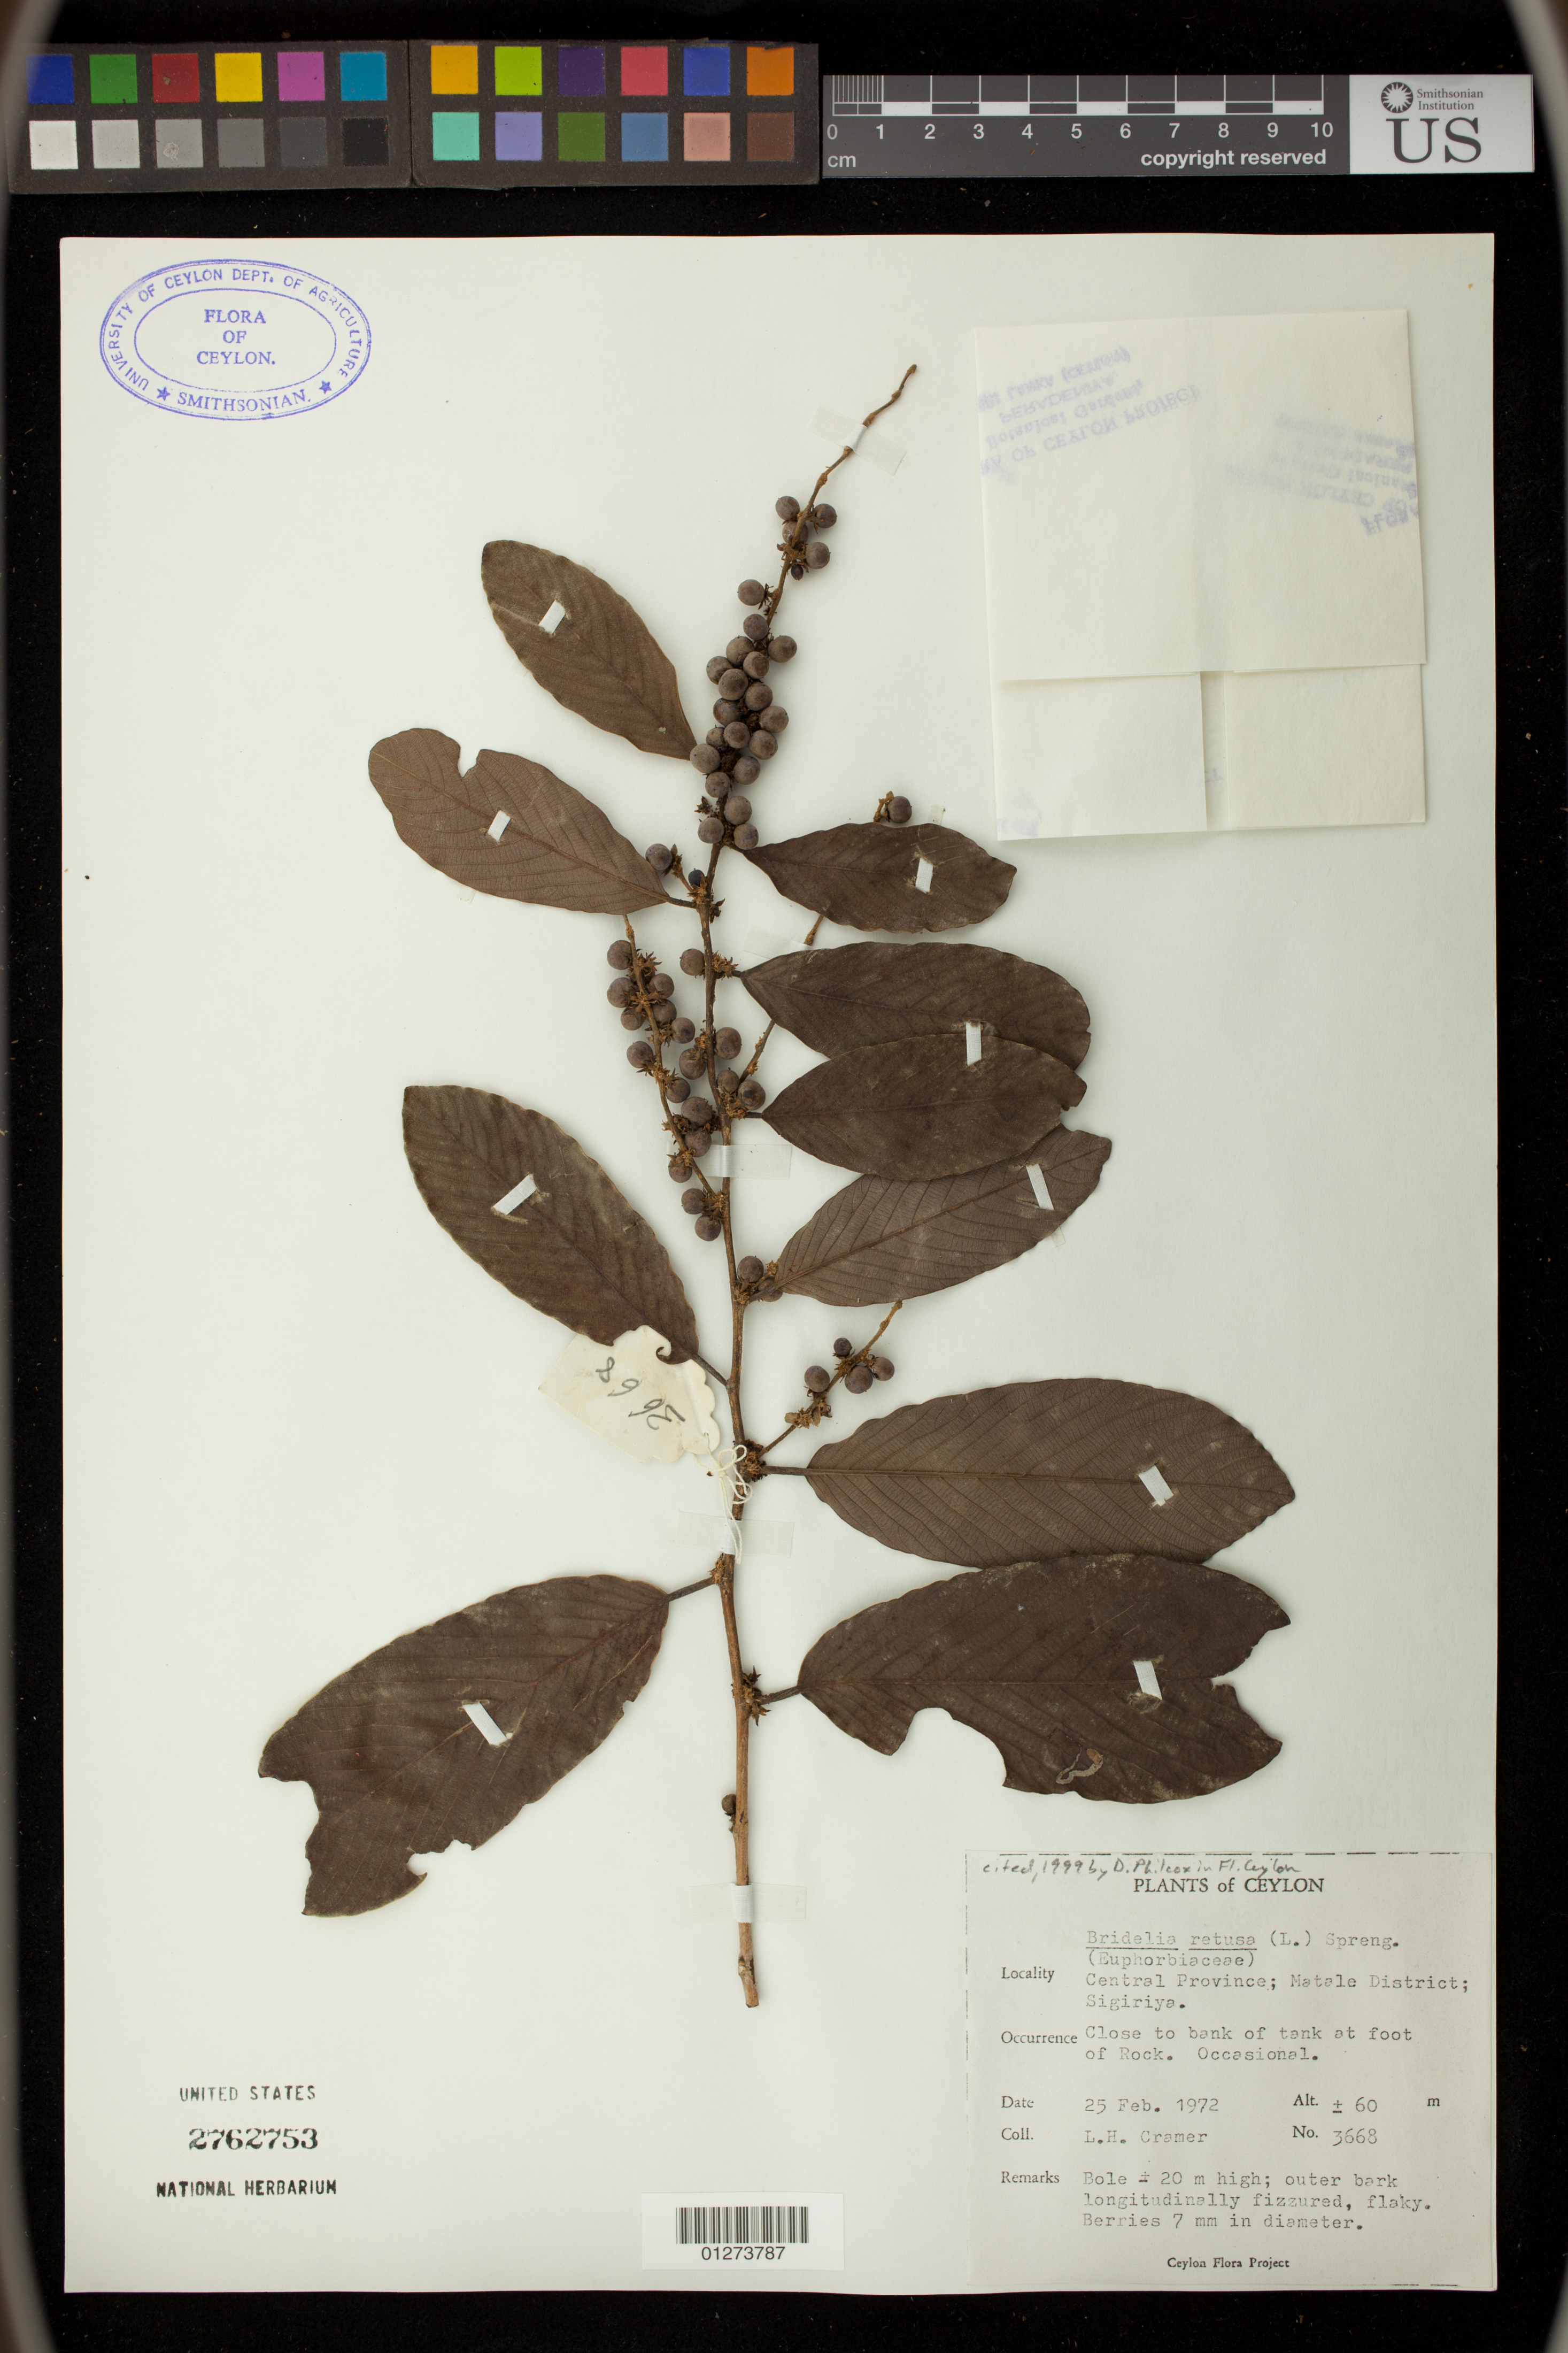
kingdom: Plantae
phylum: Tracheophyta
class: Magnoliopsida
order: Malpighiales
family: Phyllanthaceae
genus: Bridelia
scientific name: Bridelia retusa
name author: (L.) A. Juss.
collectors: L. H. Cramer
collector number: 3668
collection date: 1972-02-25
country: Sri Lanka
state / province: Central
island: Ceylon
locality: Ceylon: Central Province, Matale District; Sigiriya.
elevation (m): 60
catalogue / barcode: US 2762753